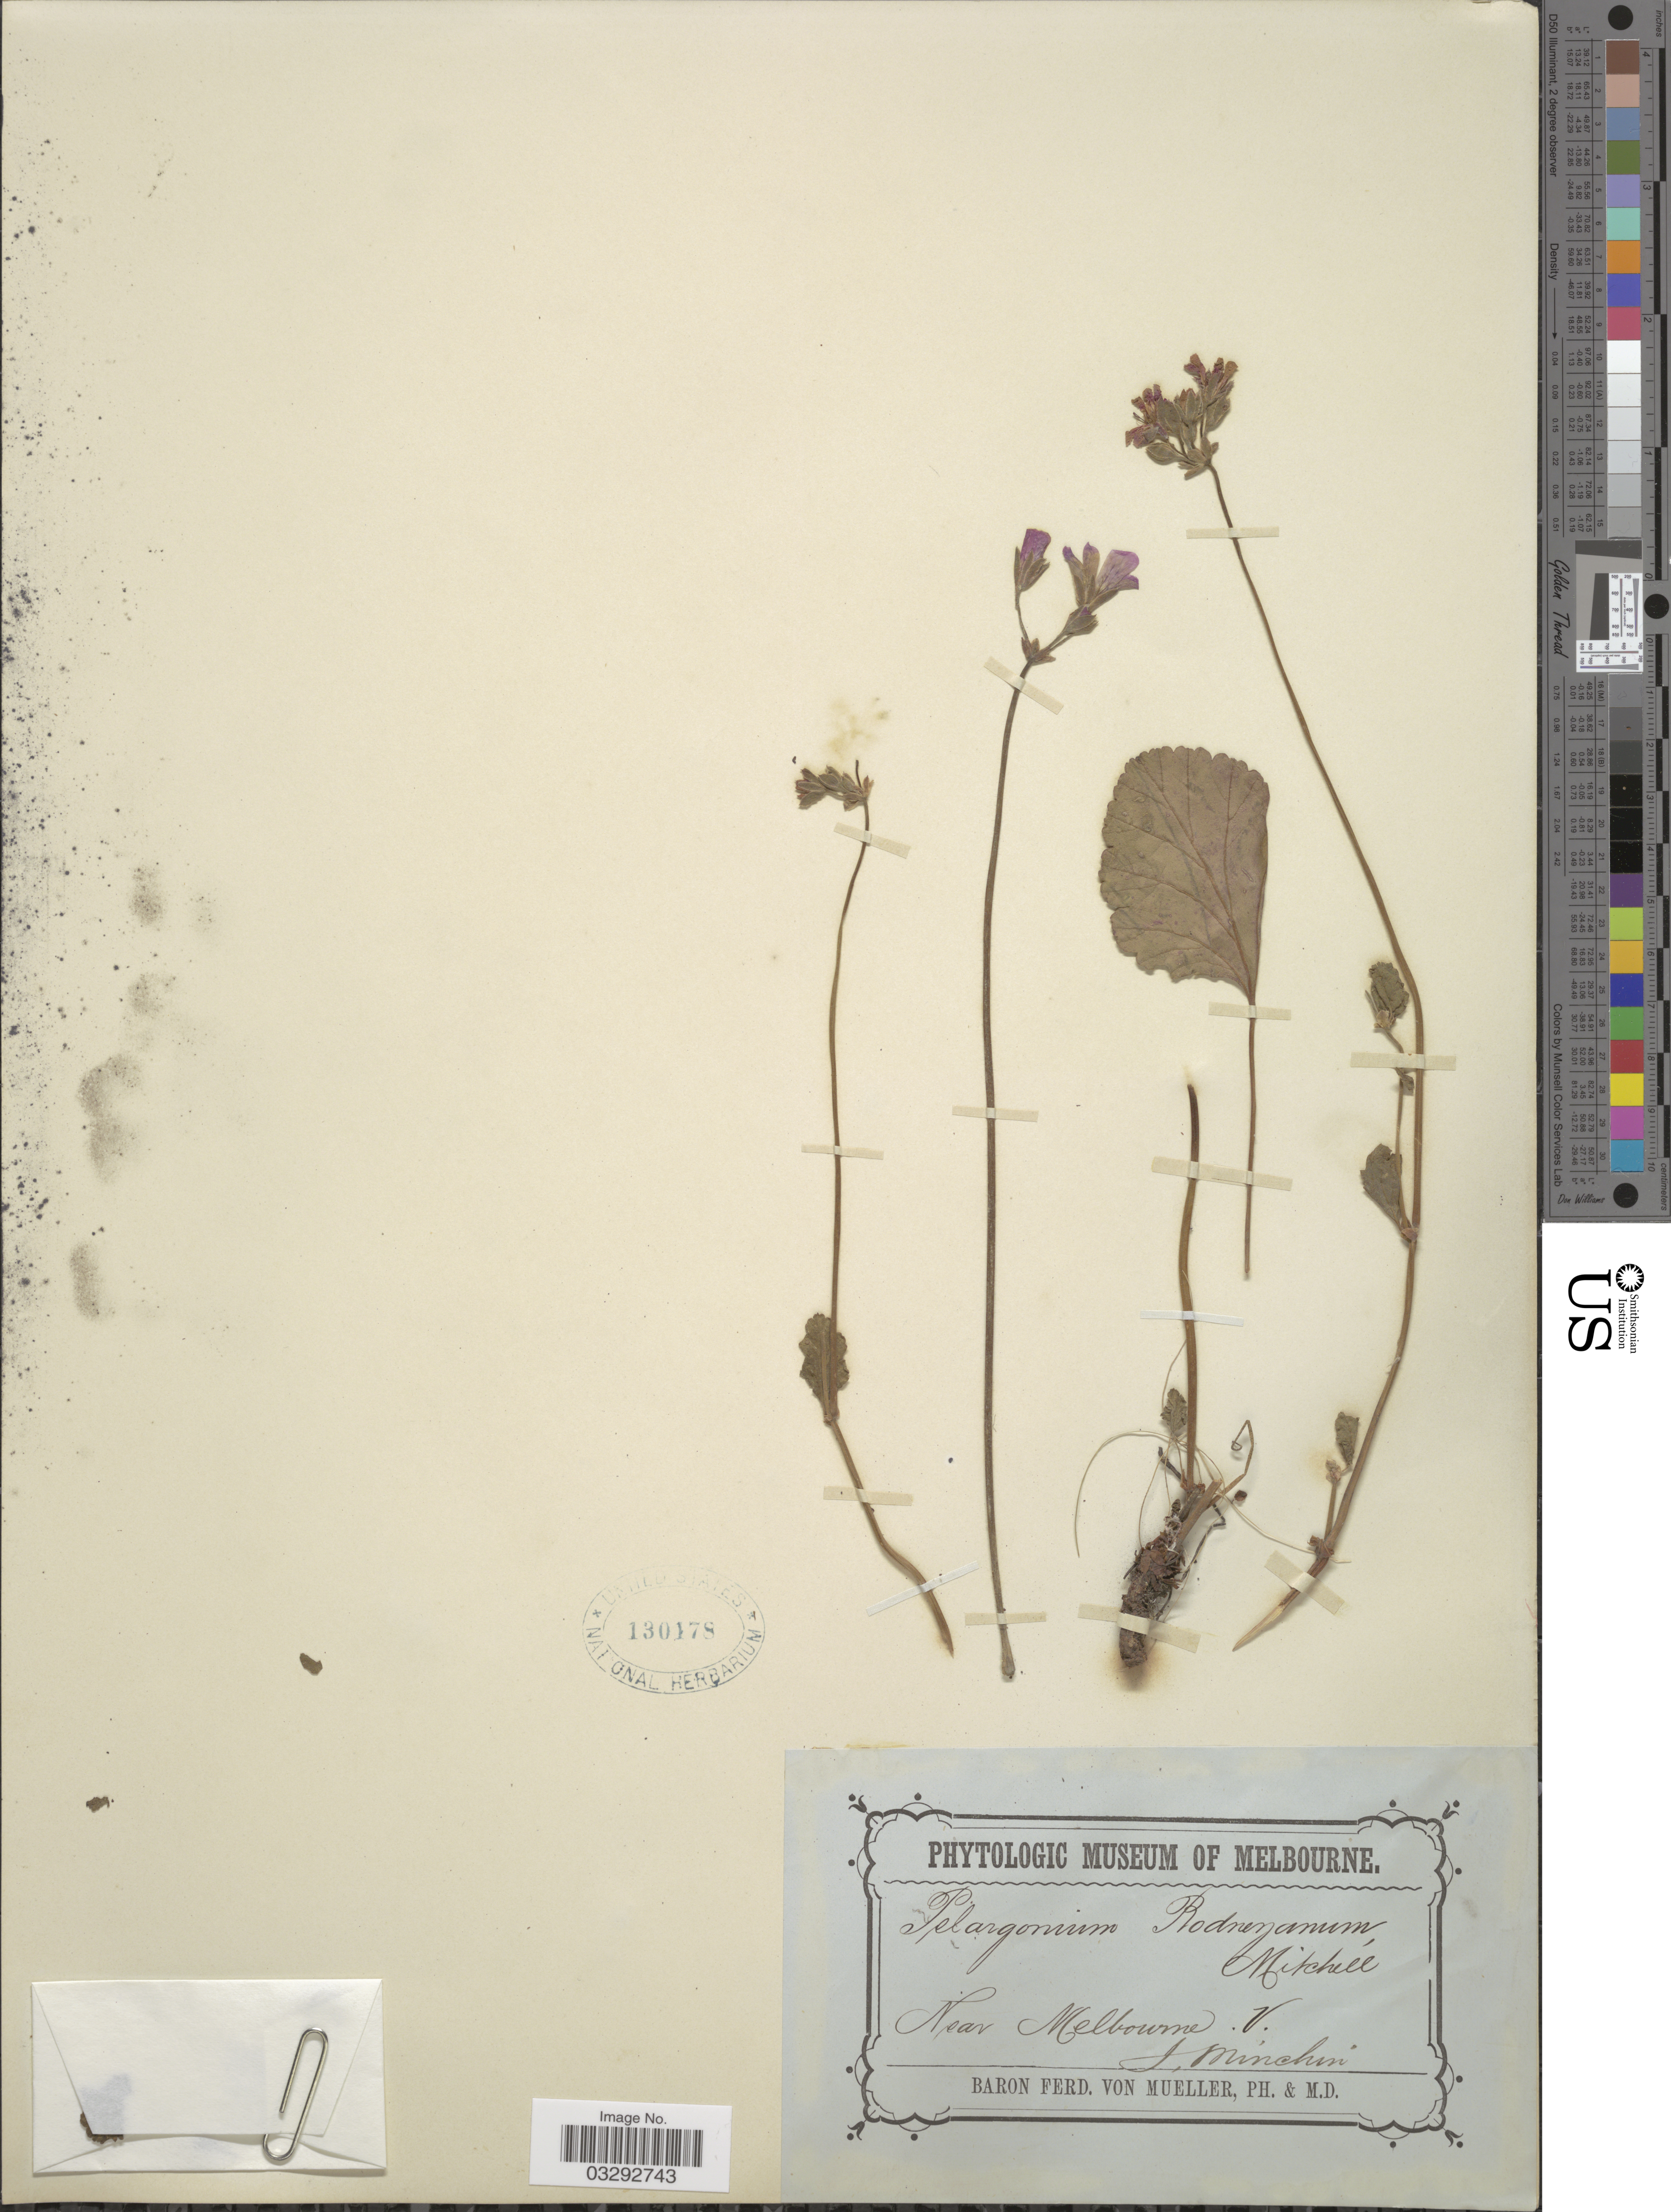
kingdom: Plantae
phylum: Tracheophyta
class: Magnoliopsida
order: Geraniales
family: Geraniaceae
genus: Pelargonium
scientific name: Pelargonium rodneyanum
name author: Lindl.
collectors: J. Minchin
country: Australia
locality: Near Melbourne.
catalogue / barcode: US 130178